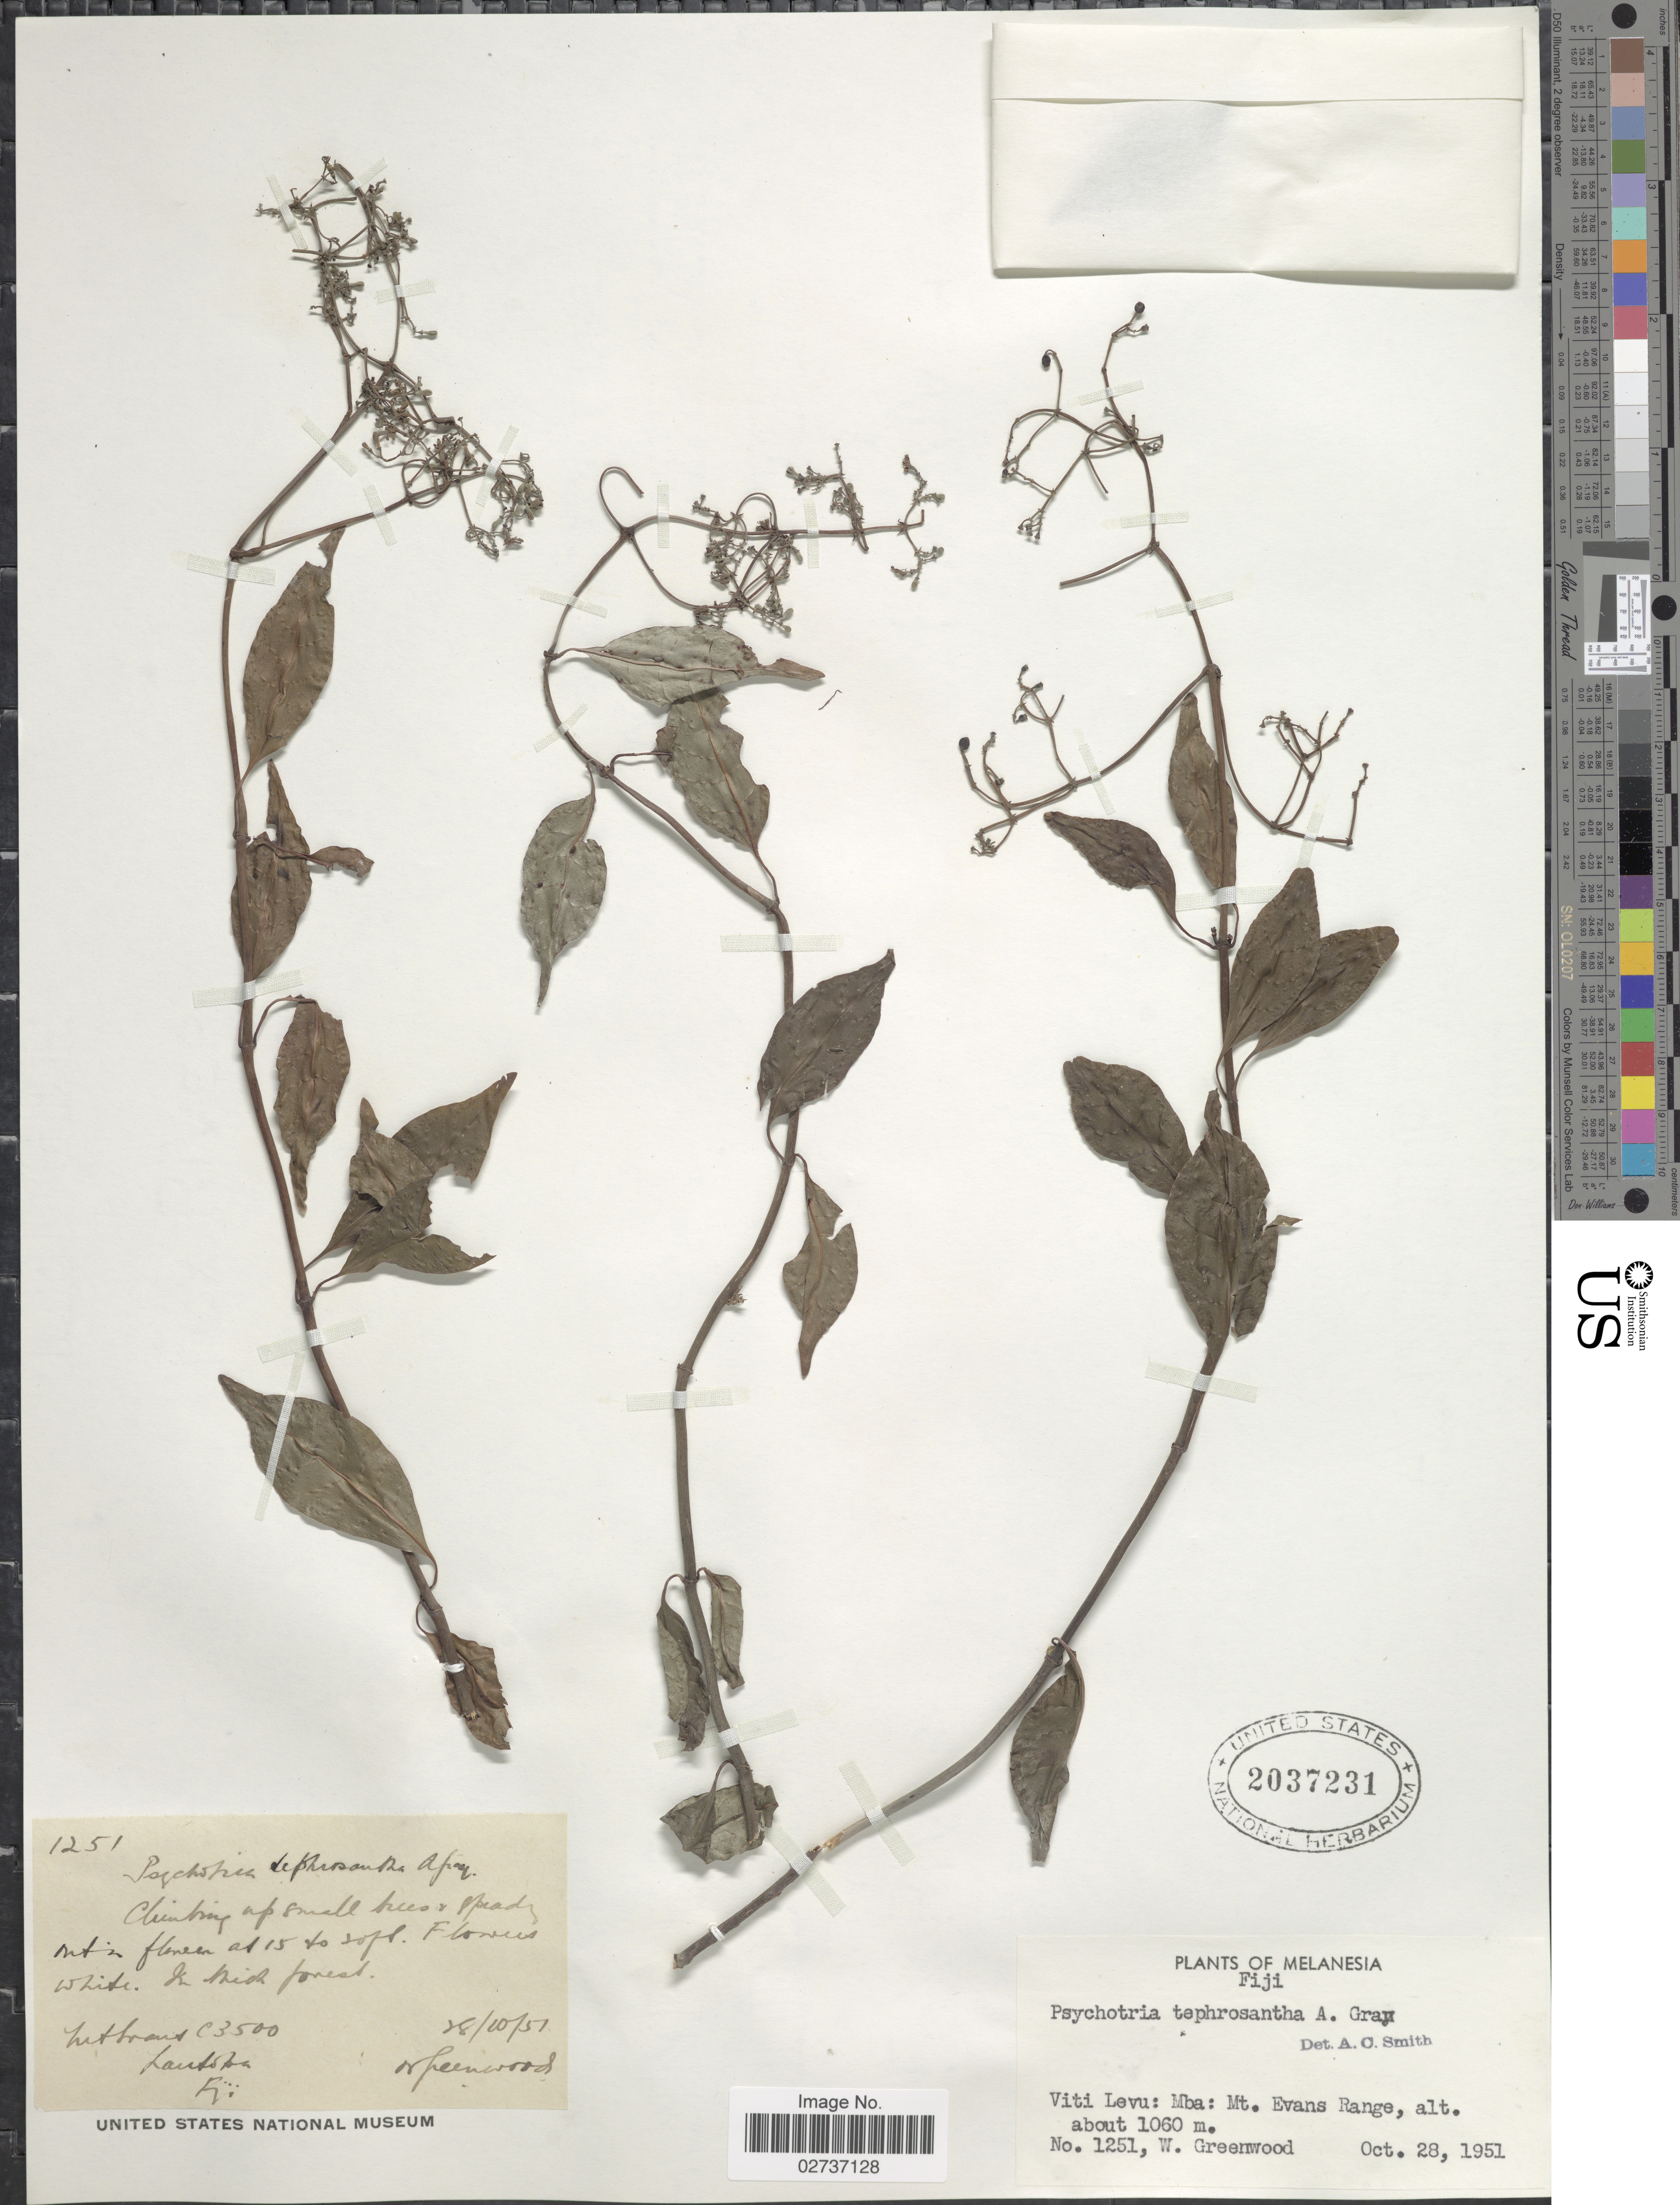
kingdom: Plantae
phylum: Tracheophyta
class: Magnoliopsida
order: Gentianales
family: Rubiaceae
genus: Psychotria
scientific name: Psychotria tephrosantha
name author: A. Gray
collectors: W. Greenwood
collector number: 1251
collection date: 1951-10-28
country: Fiji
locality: Melanesia, Viti Levu: Mba: Mt. Evans Range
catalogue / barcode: US 2037231